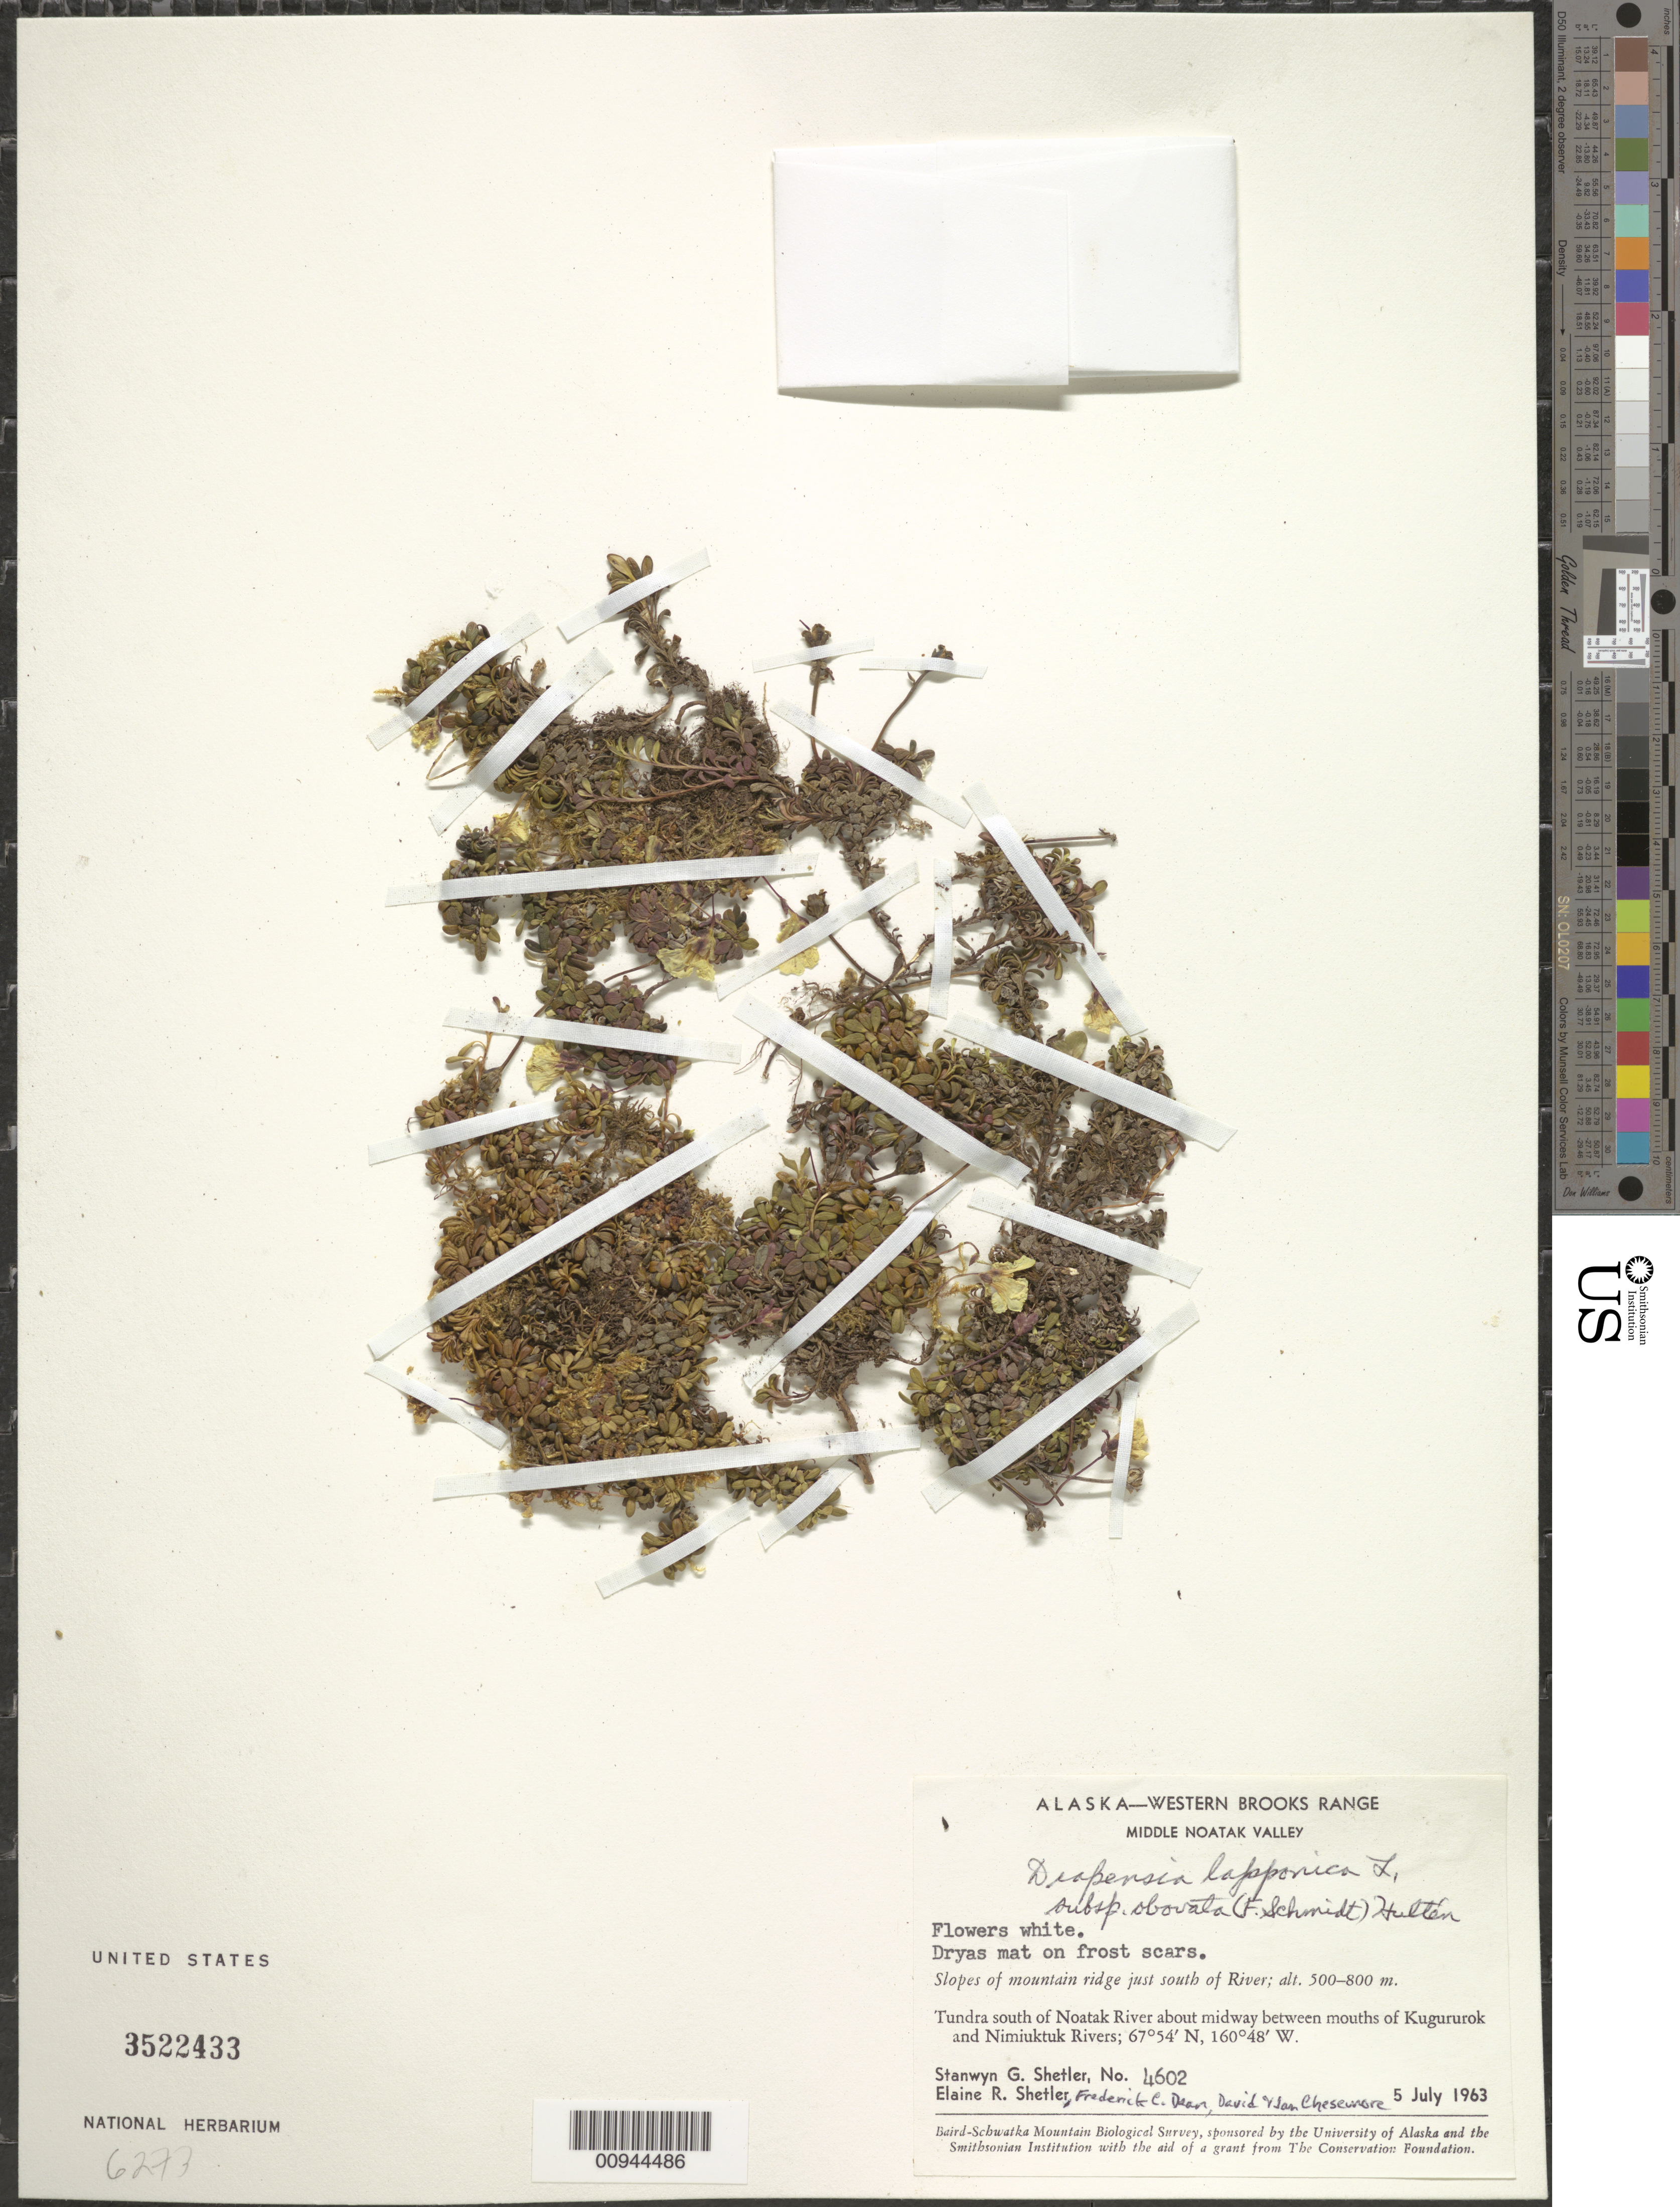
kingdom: Plantae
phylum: Tracheophyta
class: Magnoliopsida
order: Ericales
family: Diapensiaceae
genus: Diapensia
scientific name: Diapensia lapponica subsp. obovata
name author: (F. Schmidt) Hultén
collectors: S. Shetler, E. R. Shetler, F. C. Dean, D. Chesemore & J. Chesemore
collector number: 4602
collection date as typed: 05 Jul 1963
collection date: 1963-07-05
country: United States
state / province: Alaska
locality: S of Noatak River about midway between mouths of Kugururok and Nimiuktuk Rivers. Western Brooks Range, Middle Noatak Valley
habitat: Tundra. Dryas mat on frost scars. Slopes of mountain ridge just south of River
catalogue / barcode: US 3522433